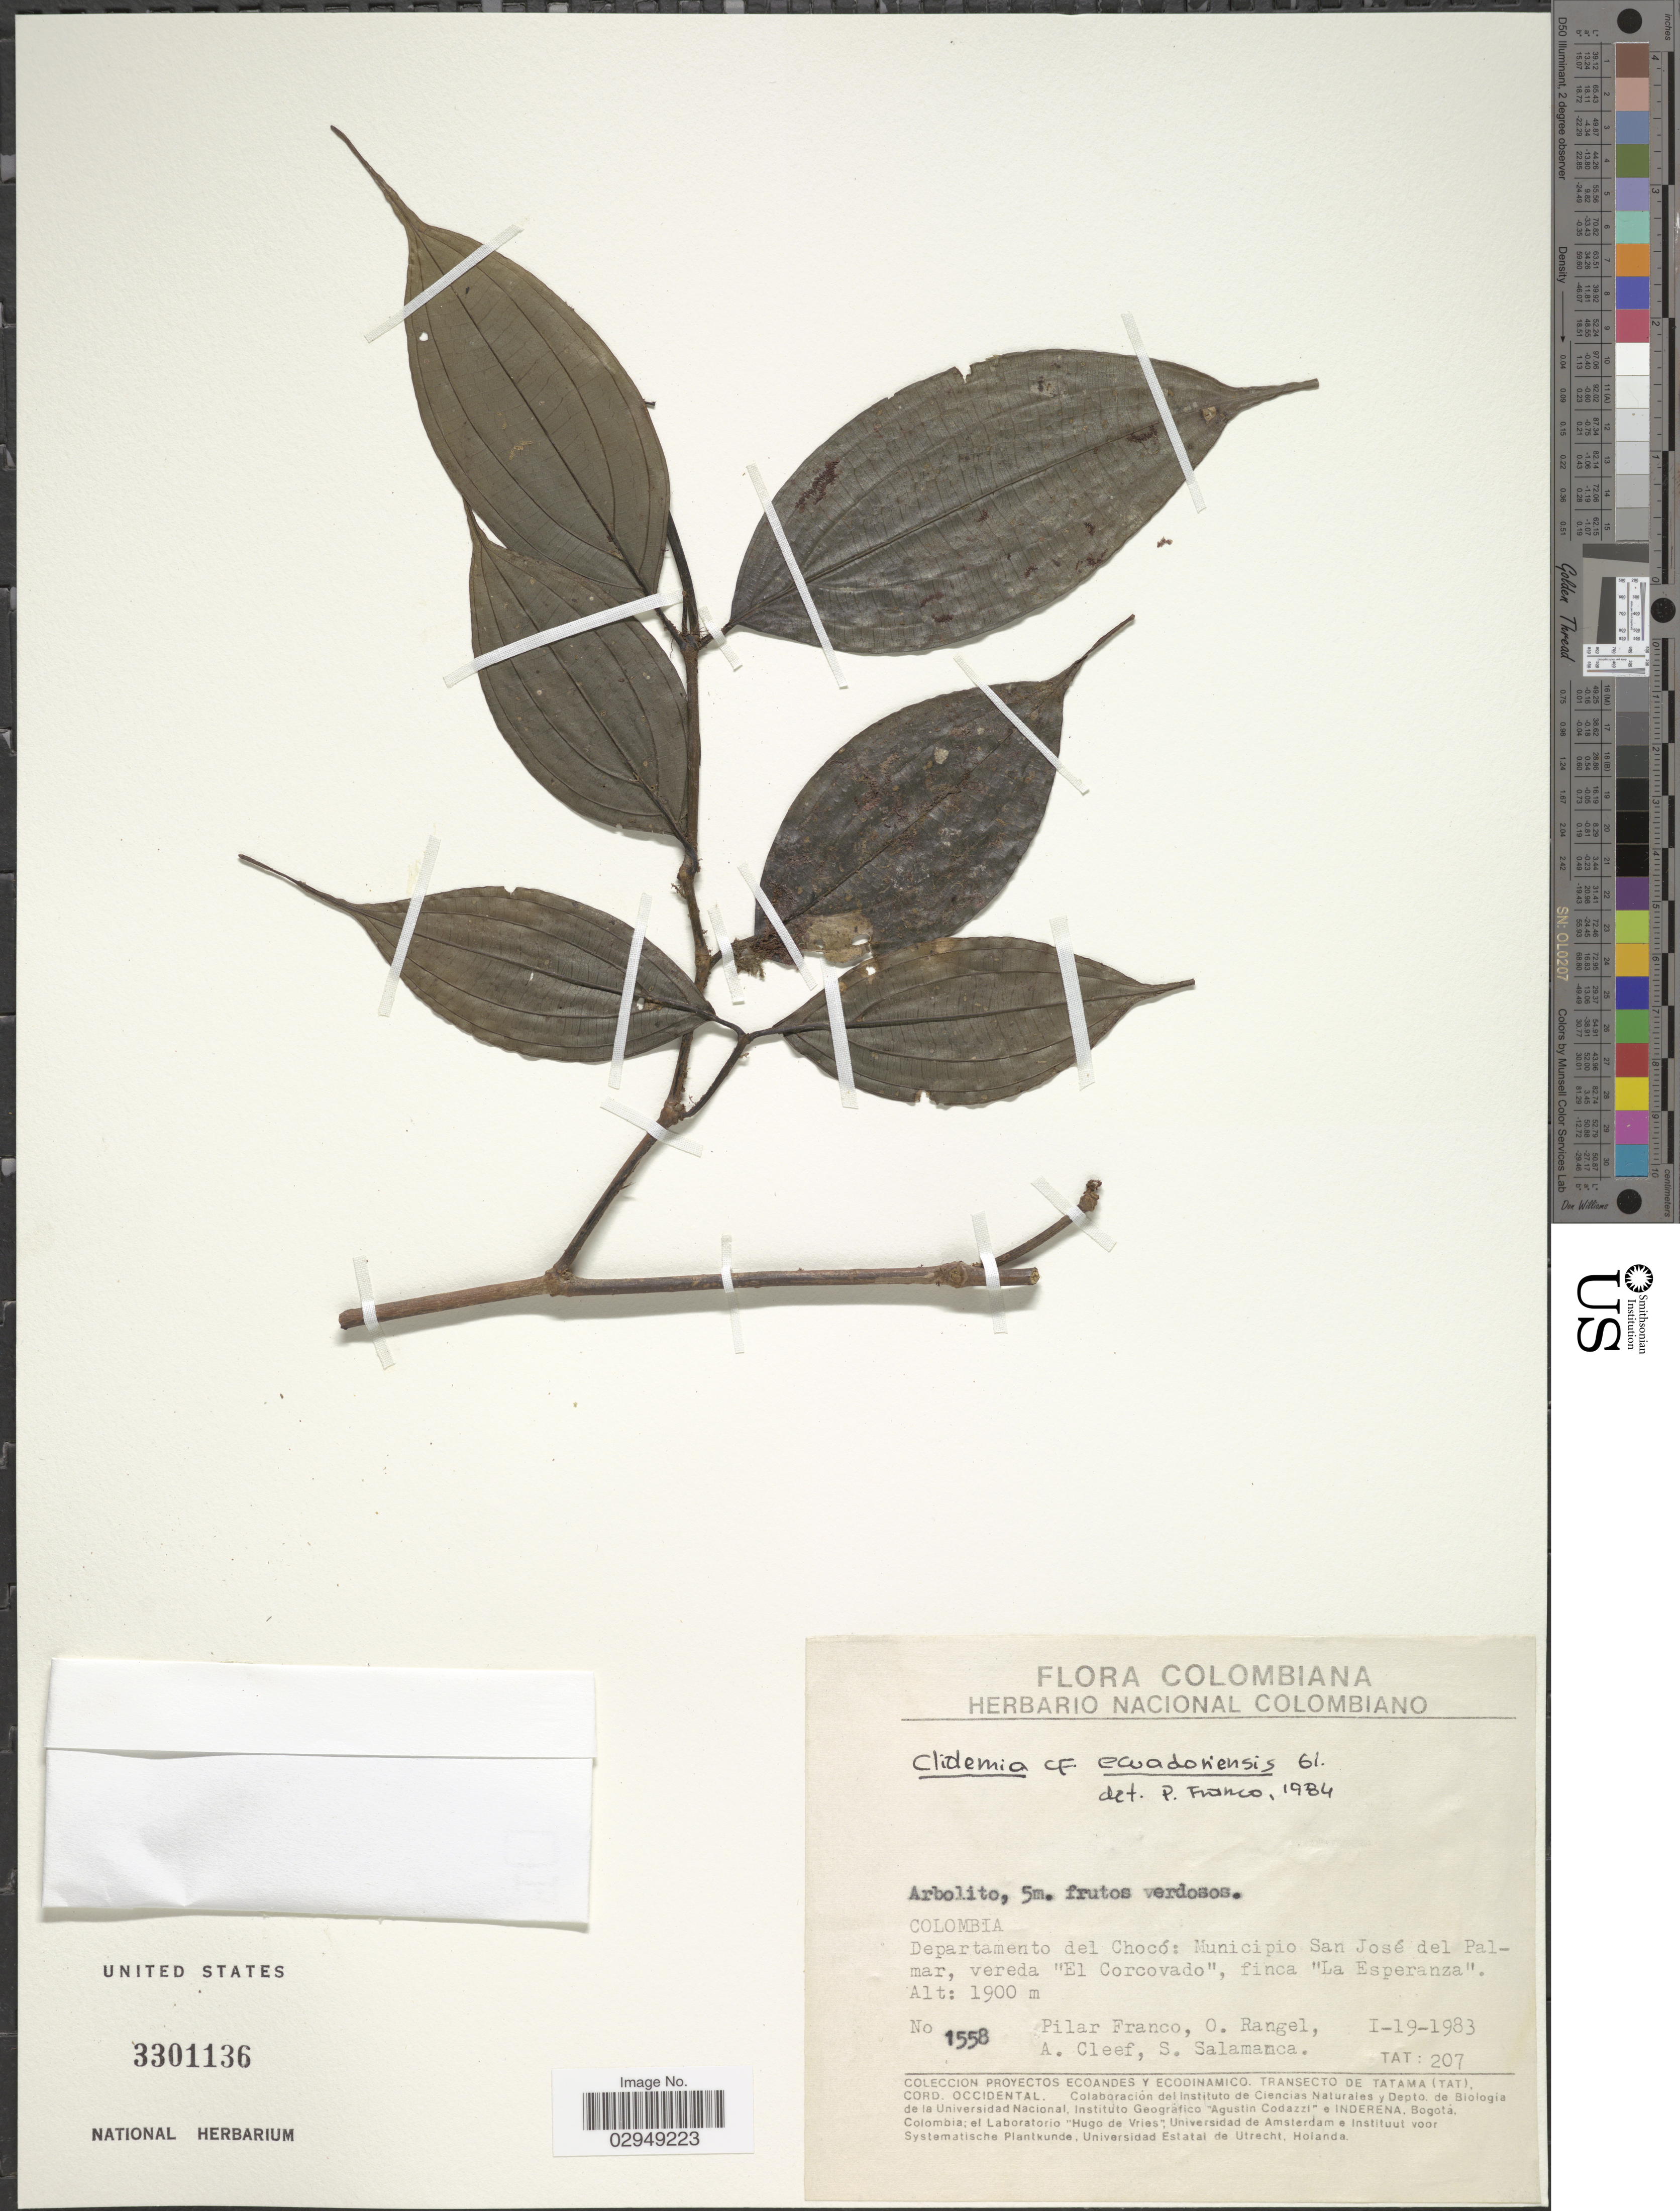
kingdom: Plantae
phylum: Tracheophyta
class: Magnoliopsida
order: Myrtales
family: Melastomataceae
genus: Clidemia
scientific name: Clidemia ecuadorensis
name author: Gleason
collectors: P. Franco Roselli, O. Rangel, A. M. Cleef & S. Salamanca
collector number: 1558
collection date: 1983-01-19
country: Colombia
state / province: Chocó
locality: Departamento del Chocó, Municipio San José del Palmar, vereda "El Corcovado", finca "La Esperanza".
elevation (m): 1900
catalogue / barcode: US 3301136